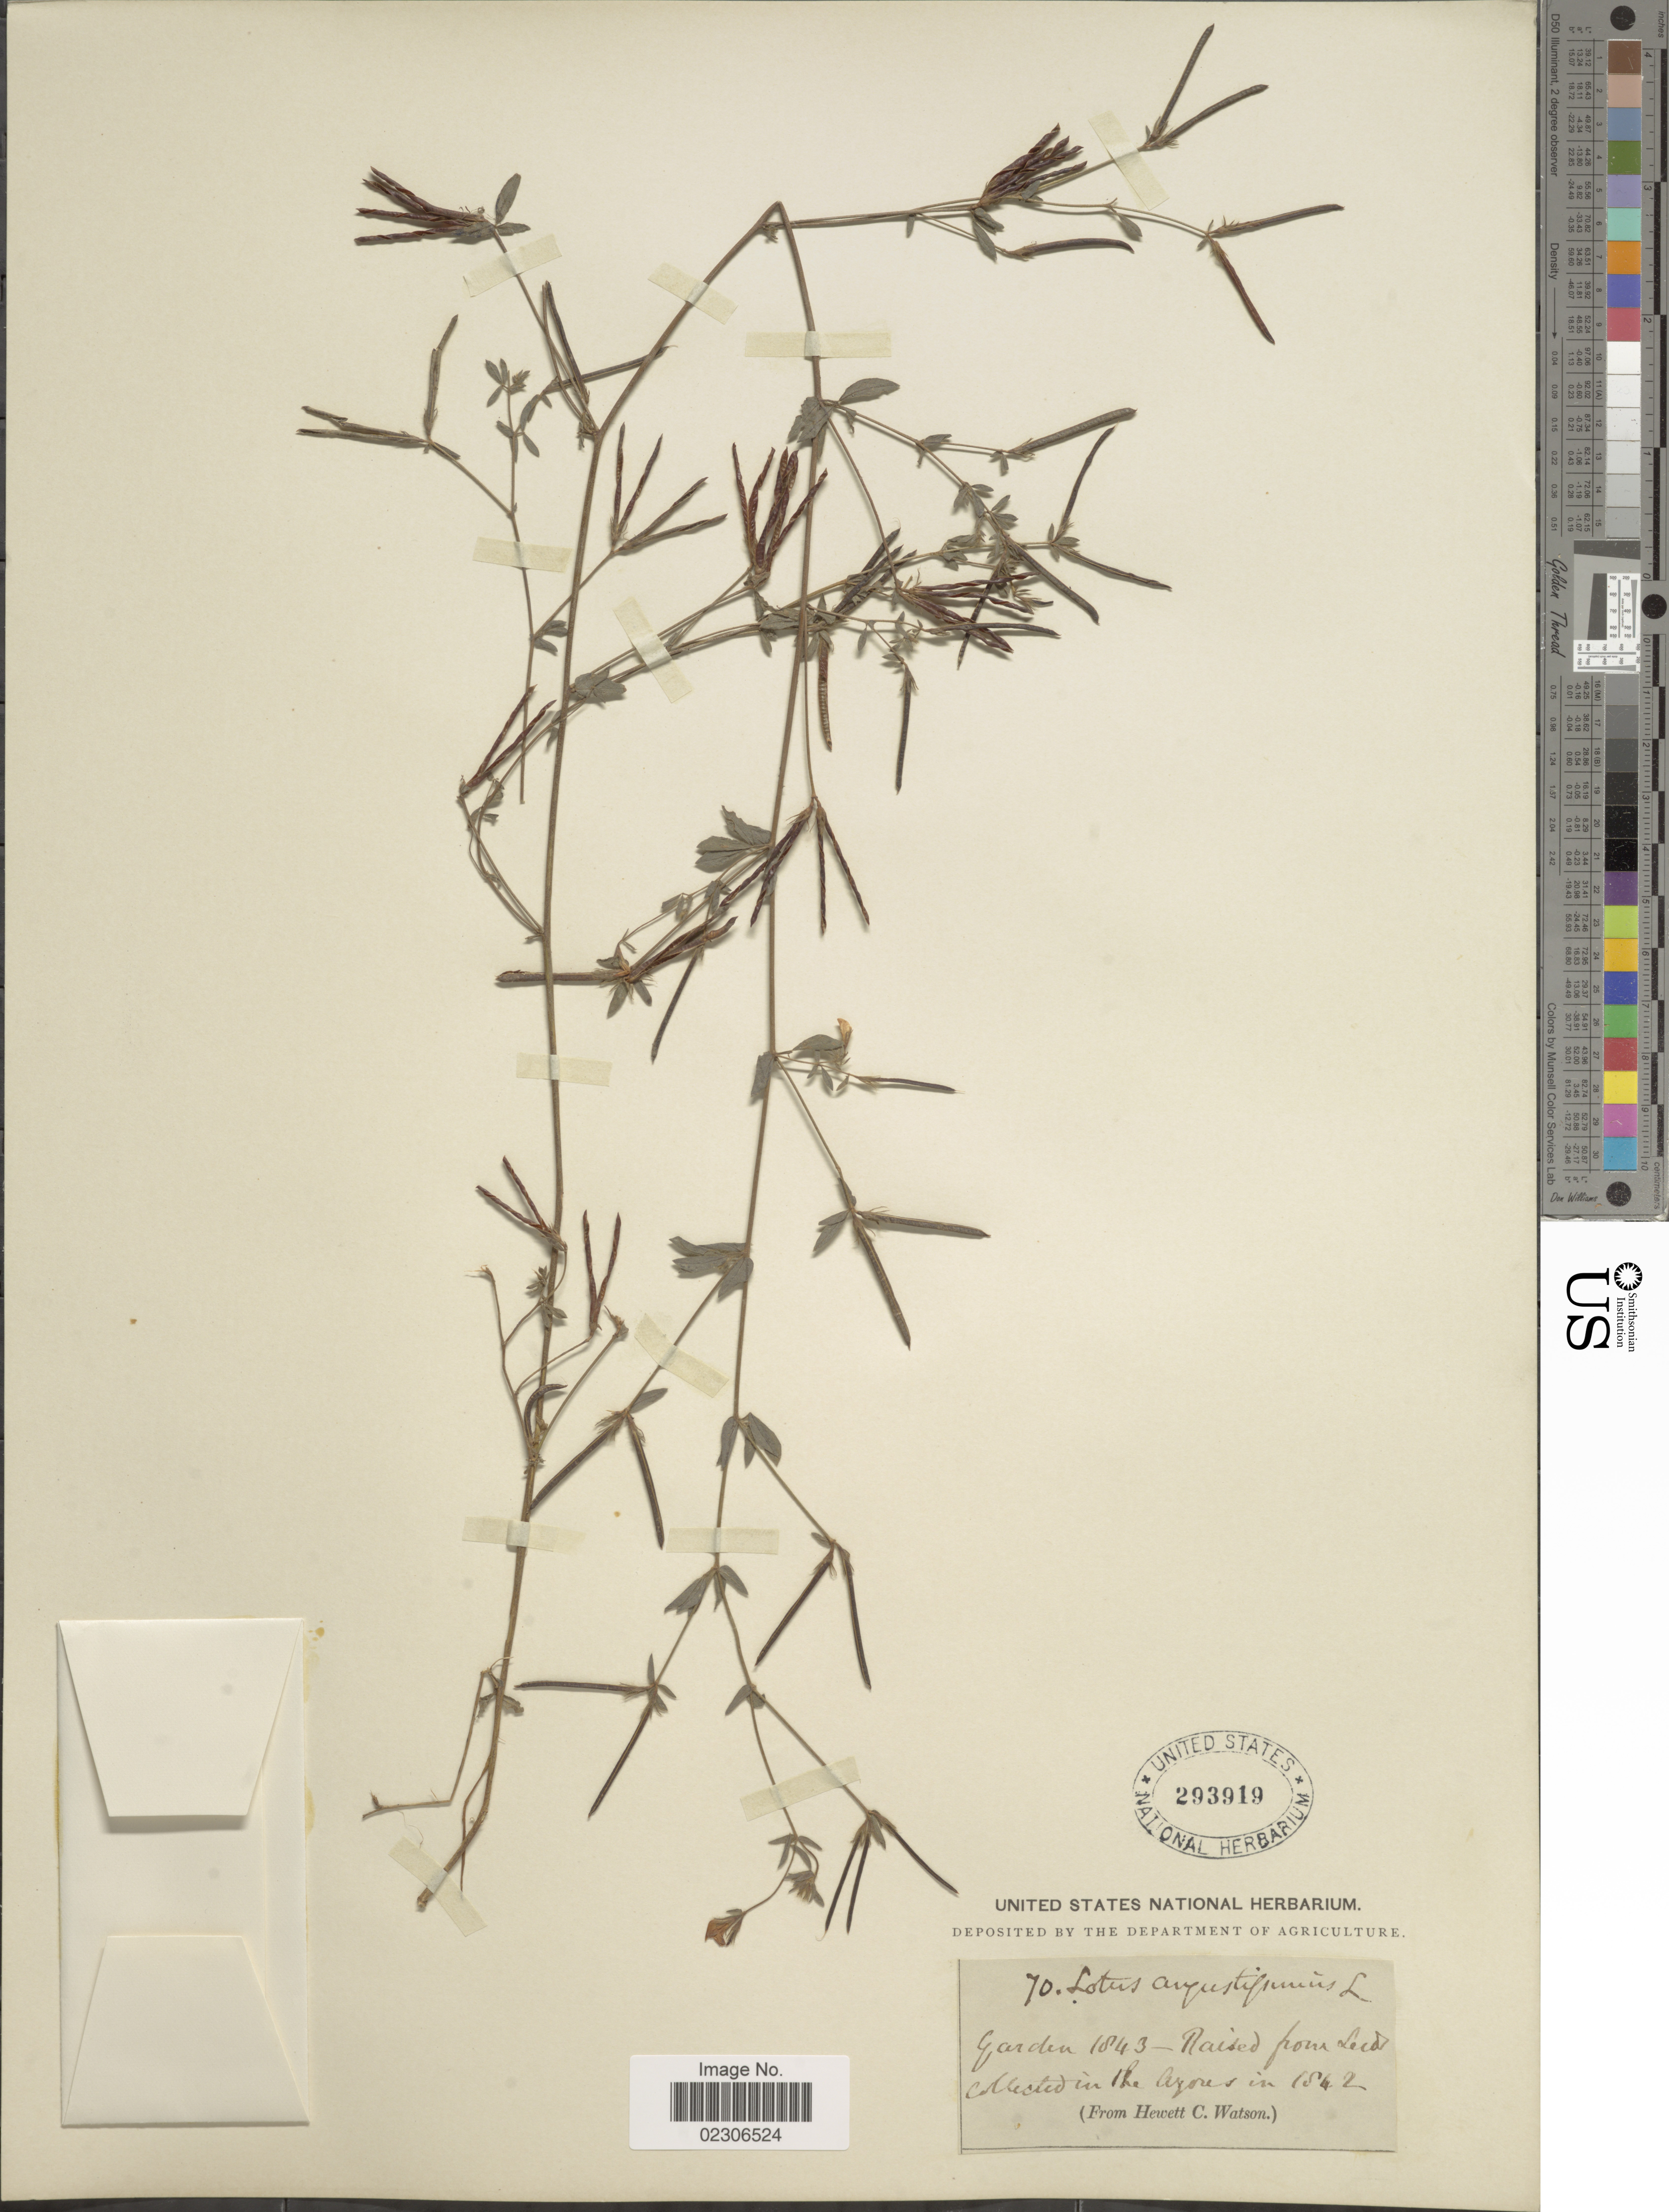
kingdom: Plantae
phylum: Tracheophyta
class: Magnoliopsida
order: Fabales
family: Fabaceae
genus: Lotus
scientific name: Lotus angustissimus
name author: L.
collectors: H. Watson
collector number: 70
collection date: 1843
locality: Garden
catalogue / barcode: US 293919